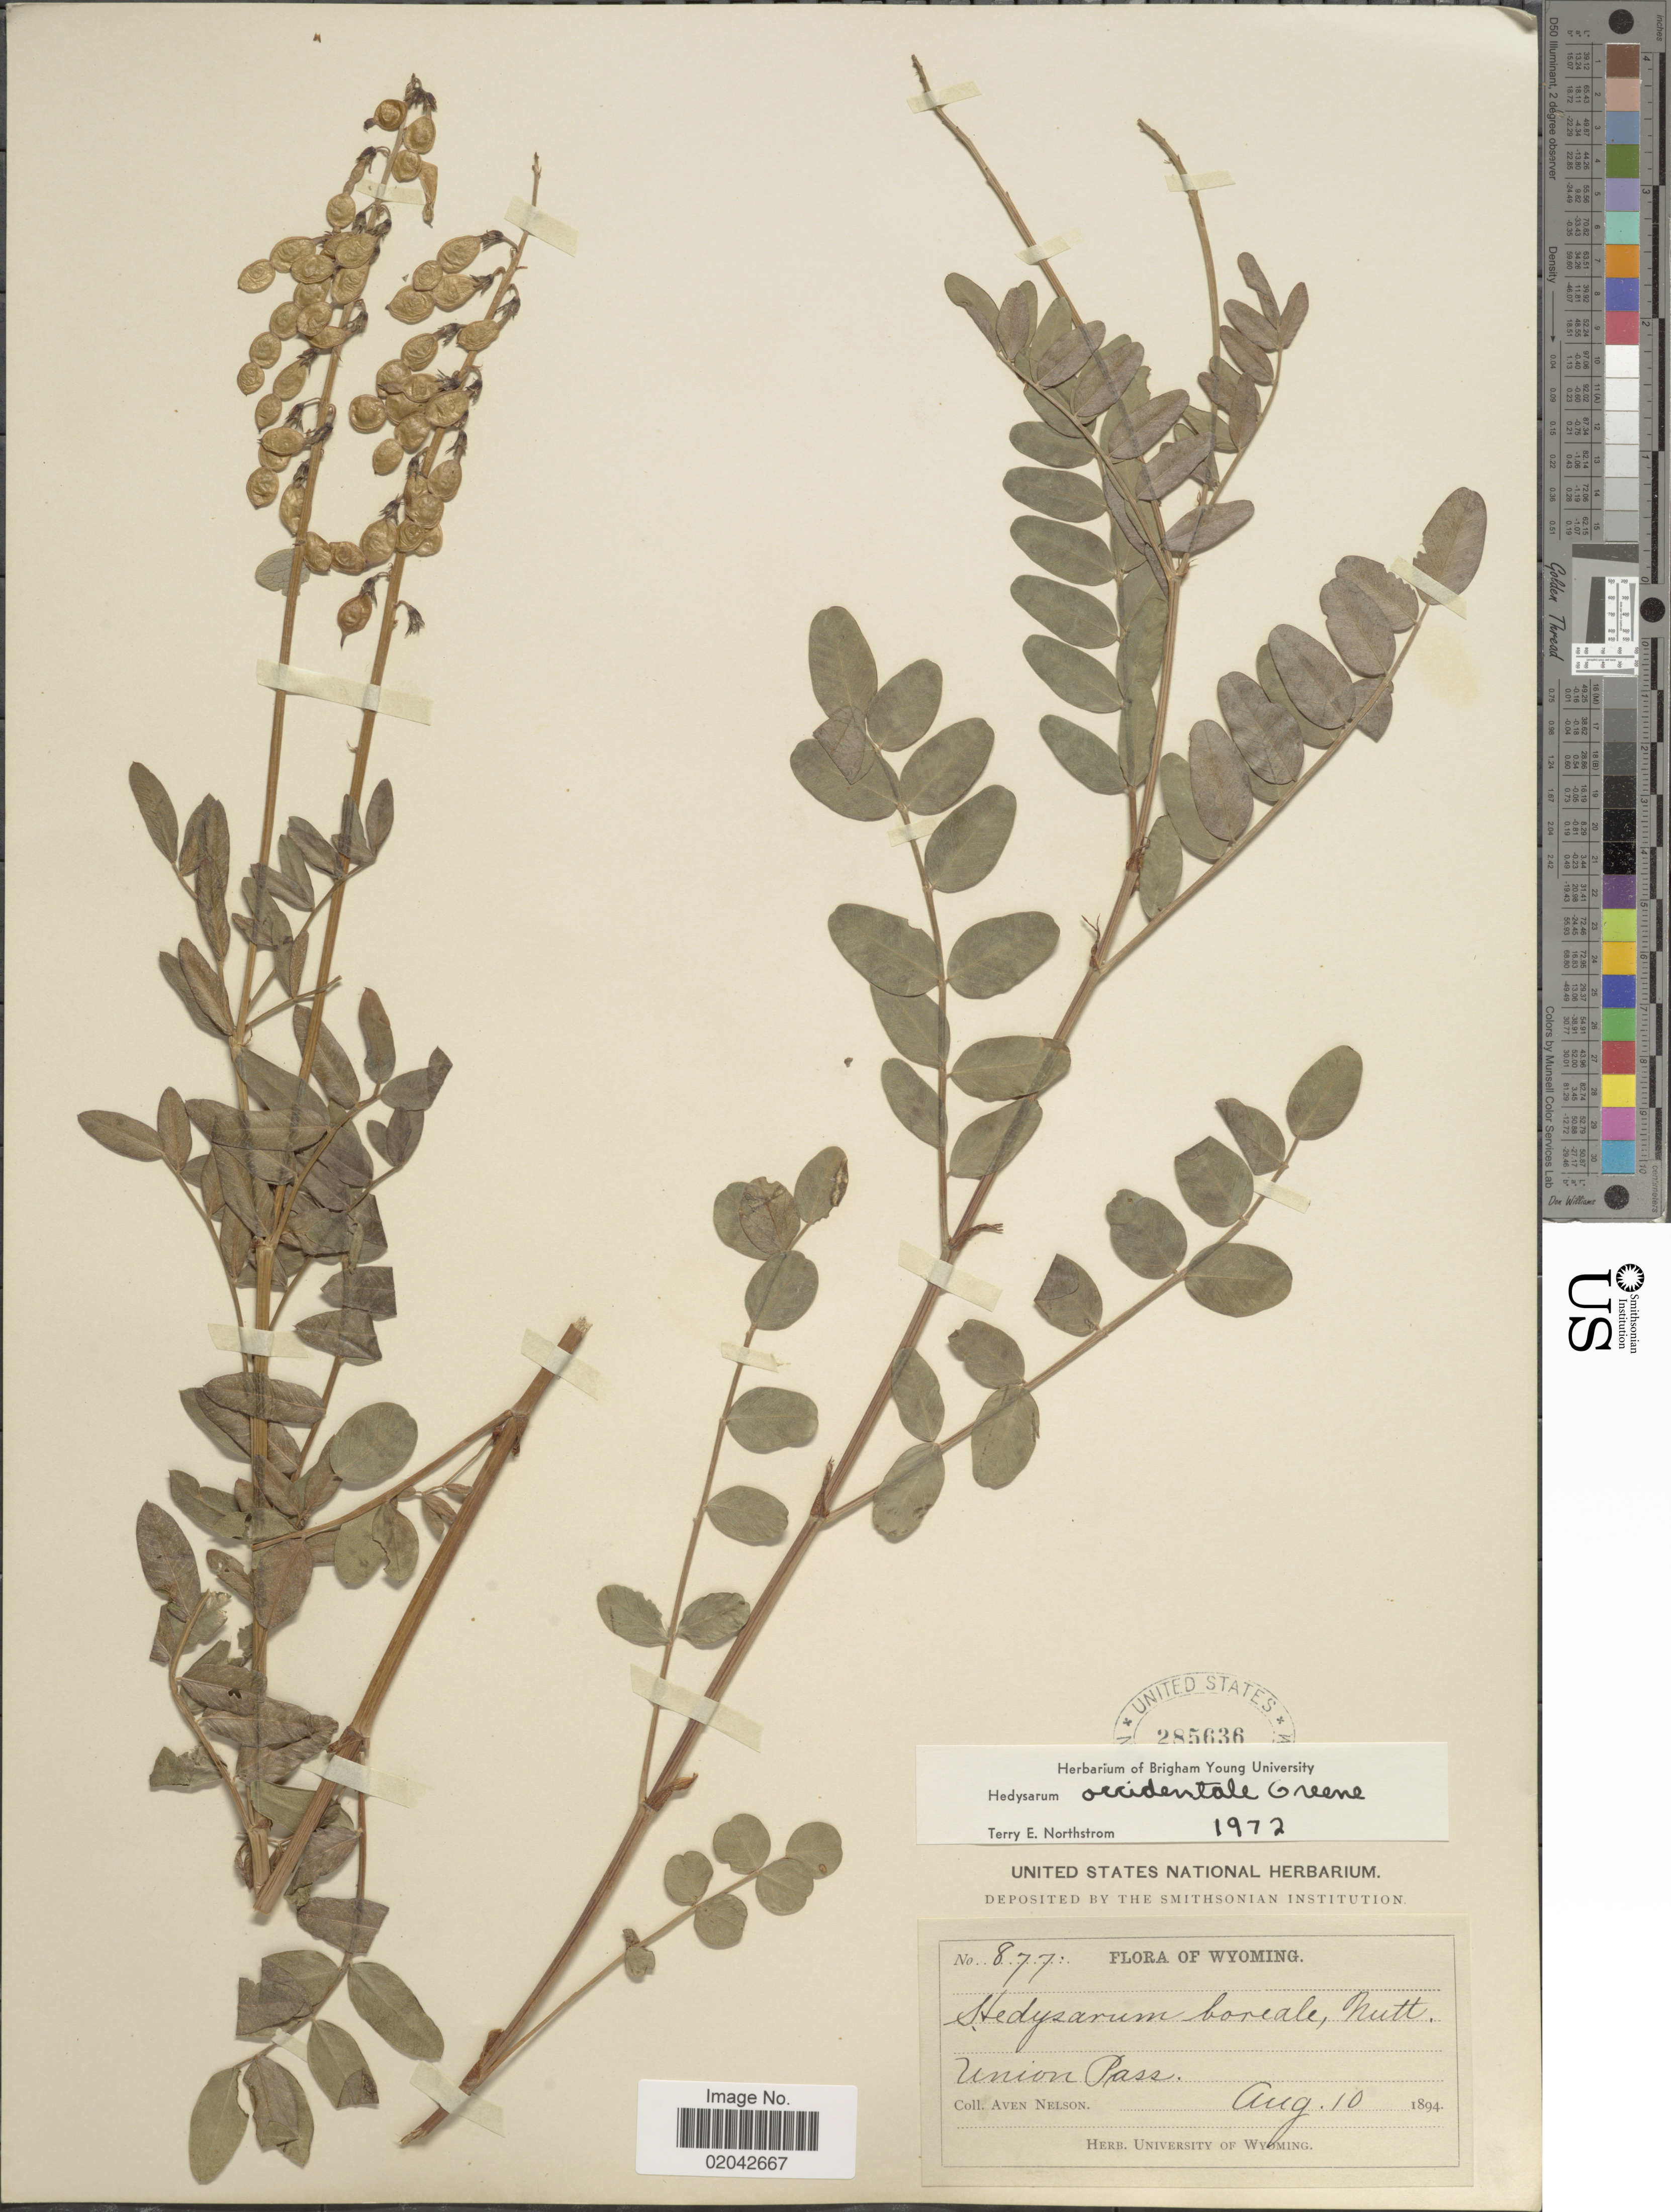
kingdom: Plantae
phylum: Tracheophyta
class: Magnoliopsida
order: Fabales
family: Fabaceae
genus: Hedysarum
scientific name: Hedysarum occidentale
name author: Greene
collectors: A. Nelson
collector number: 877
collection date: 1894-08-10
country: United States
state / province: Wyoming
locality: Union Pass.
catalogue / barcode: US 285636